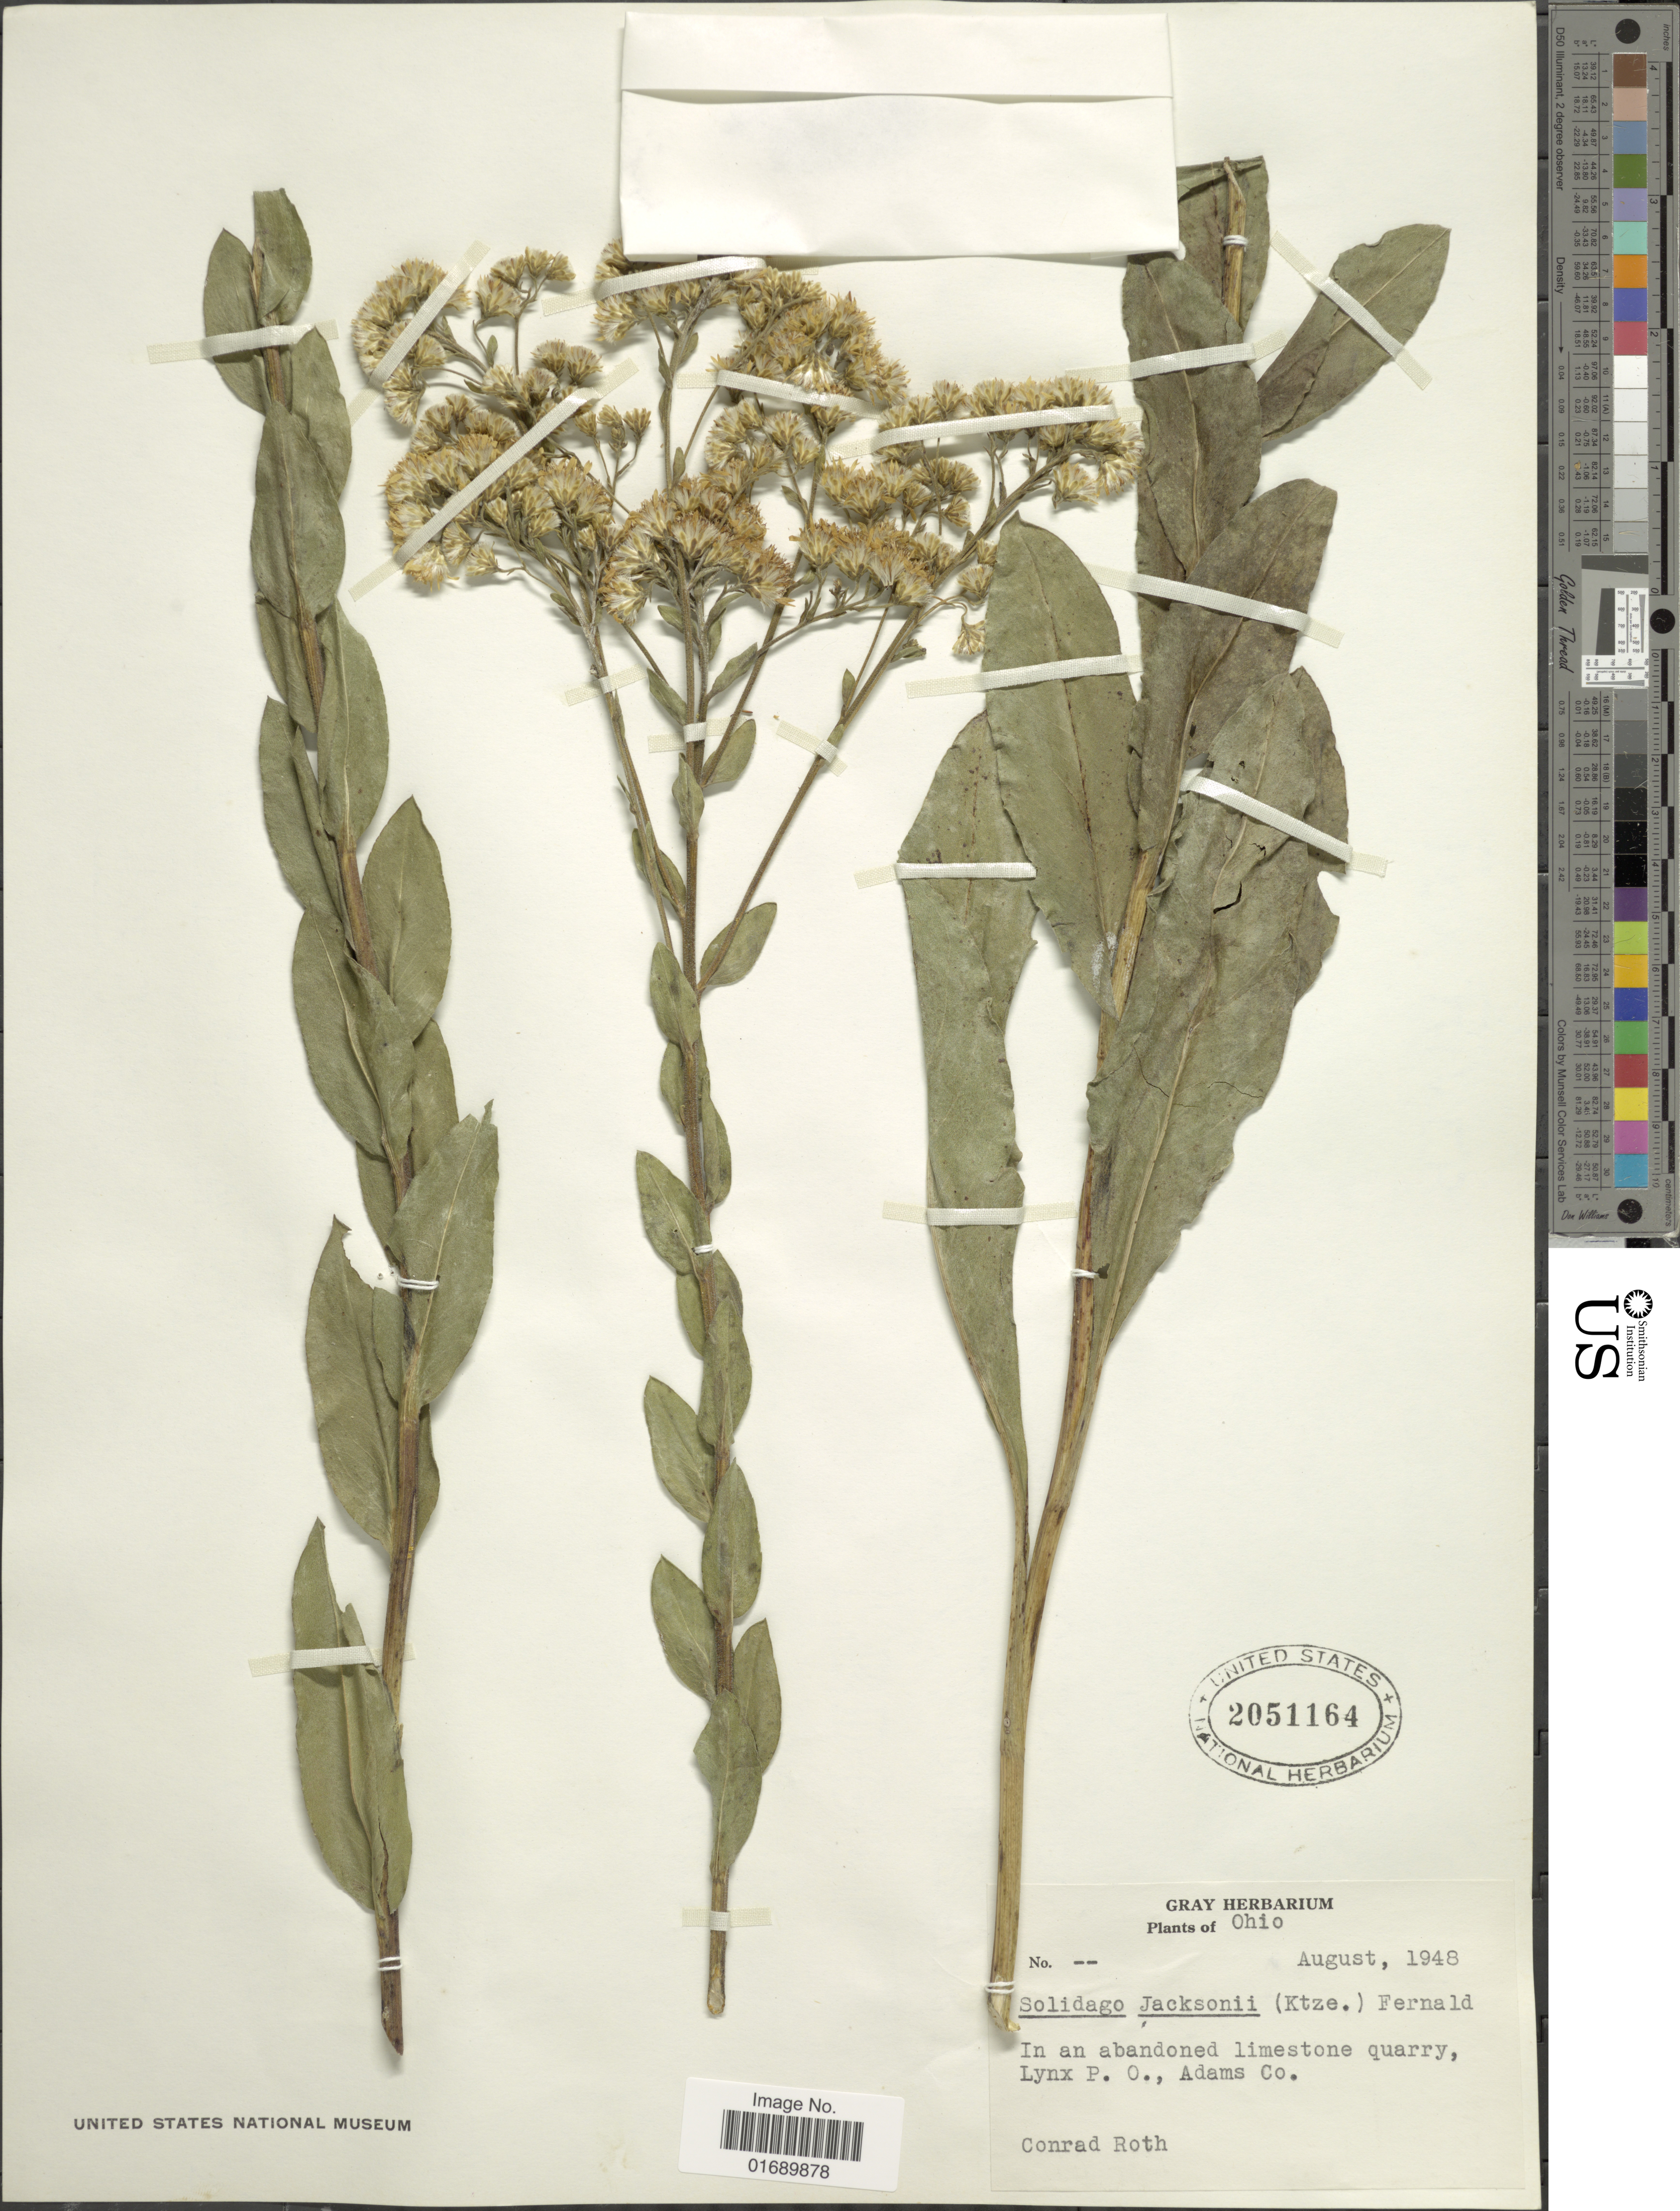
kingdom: Plantae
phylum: Tracheophyta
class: Magnoliopsida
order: Asterales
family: Asteraceae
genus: Solidago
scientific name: Solidago rigida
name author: L.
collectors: C. Roth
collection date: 1948-08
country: United States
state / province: Ohio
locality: In ab abandoned limestone quarry, Lynx P.O., Adams Co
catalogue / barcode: US 2051164